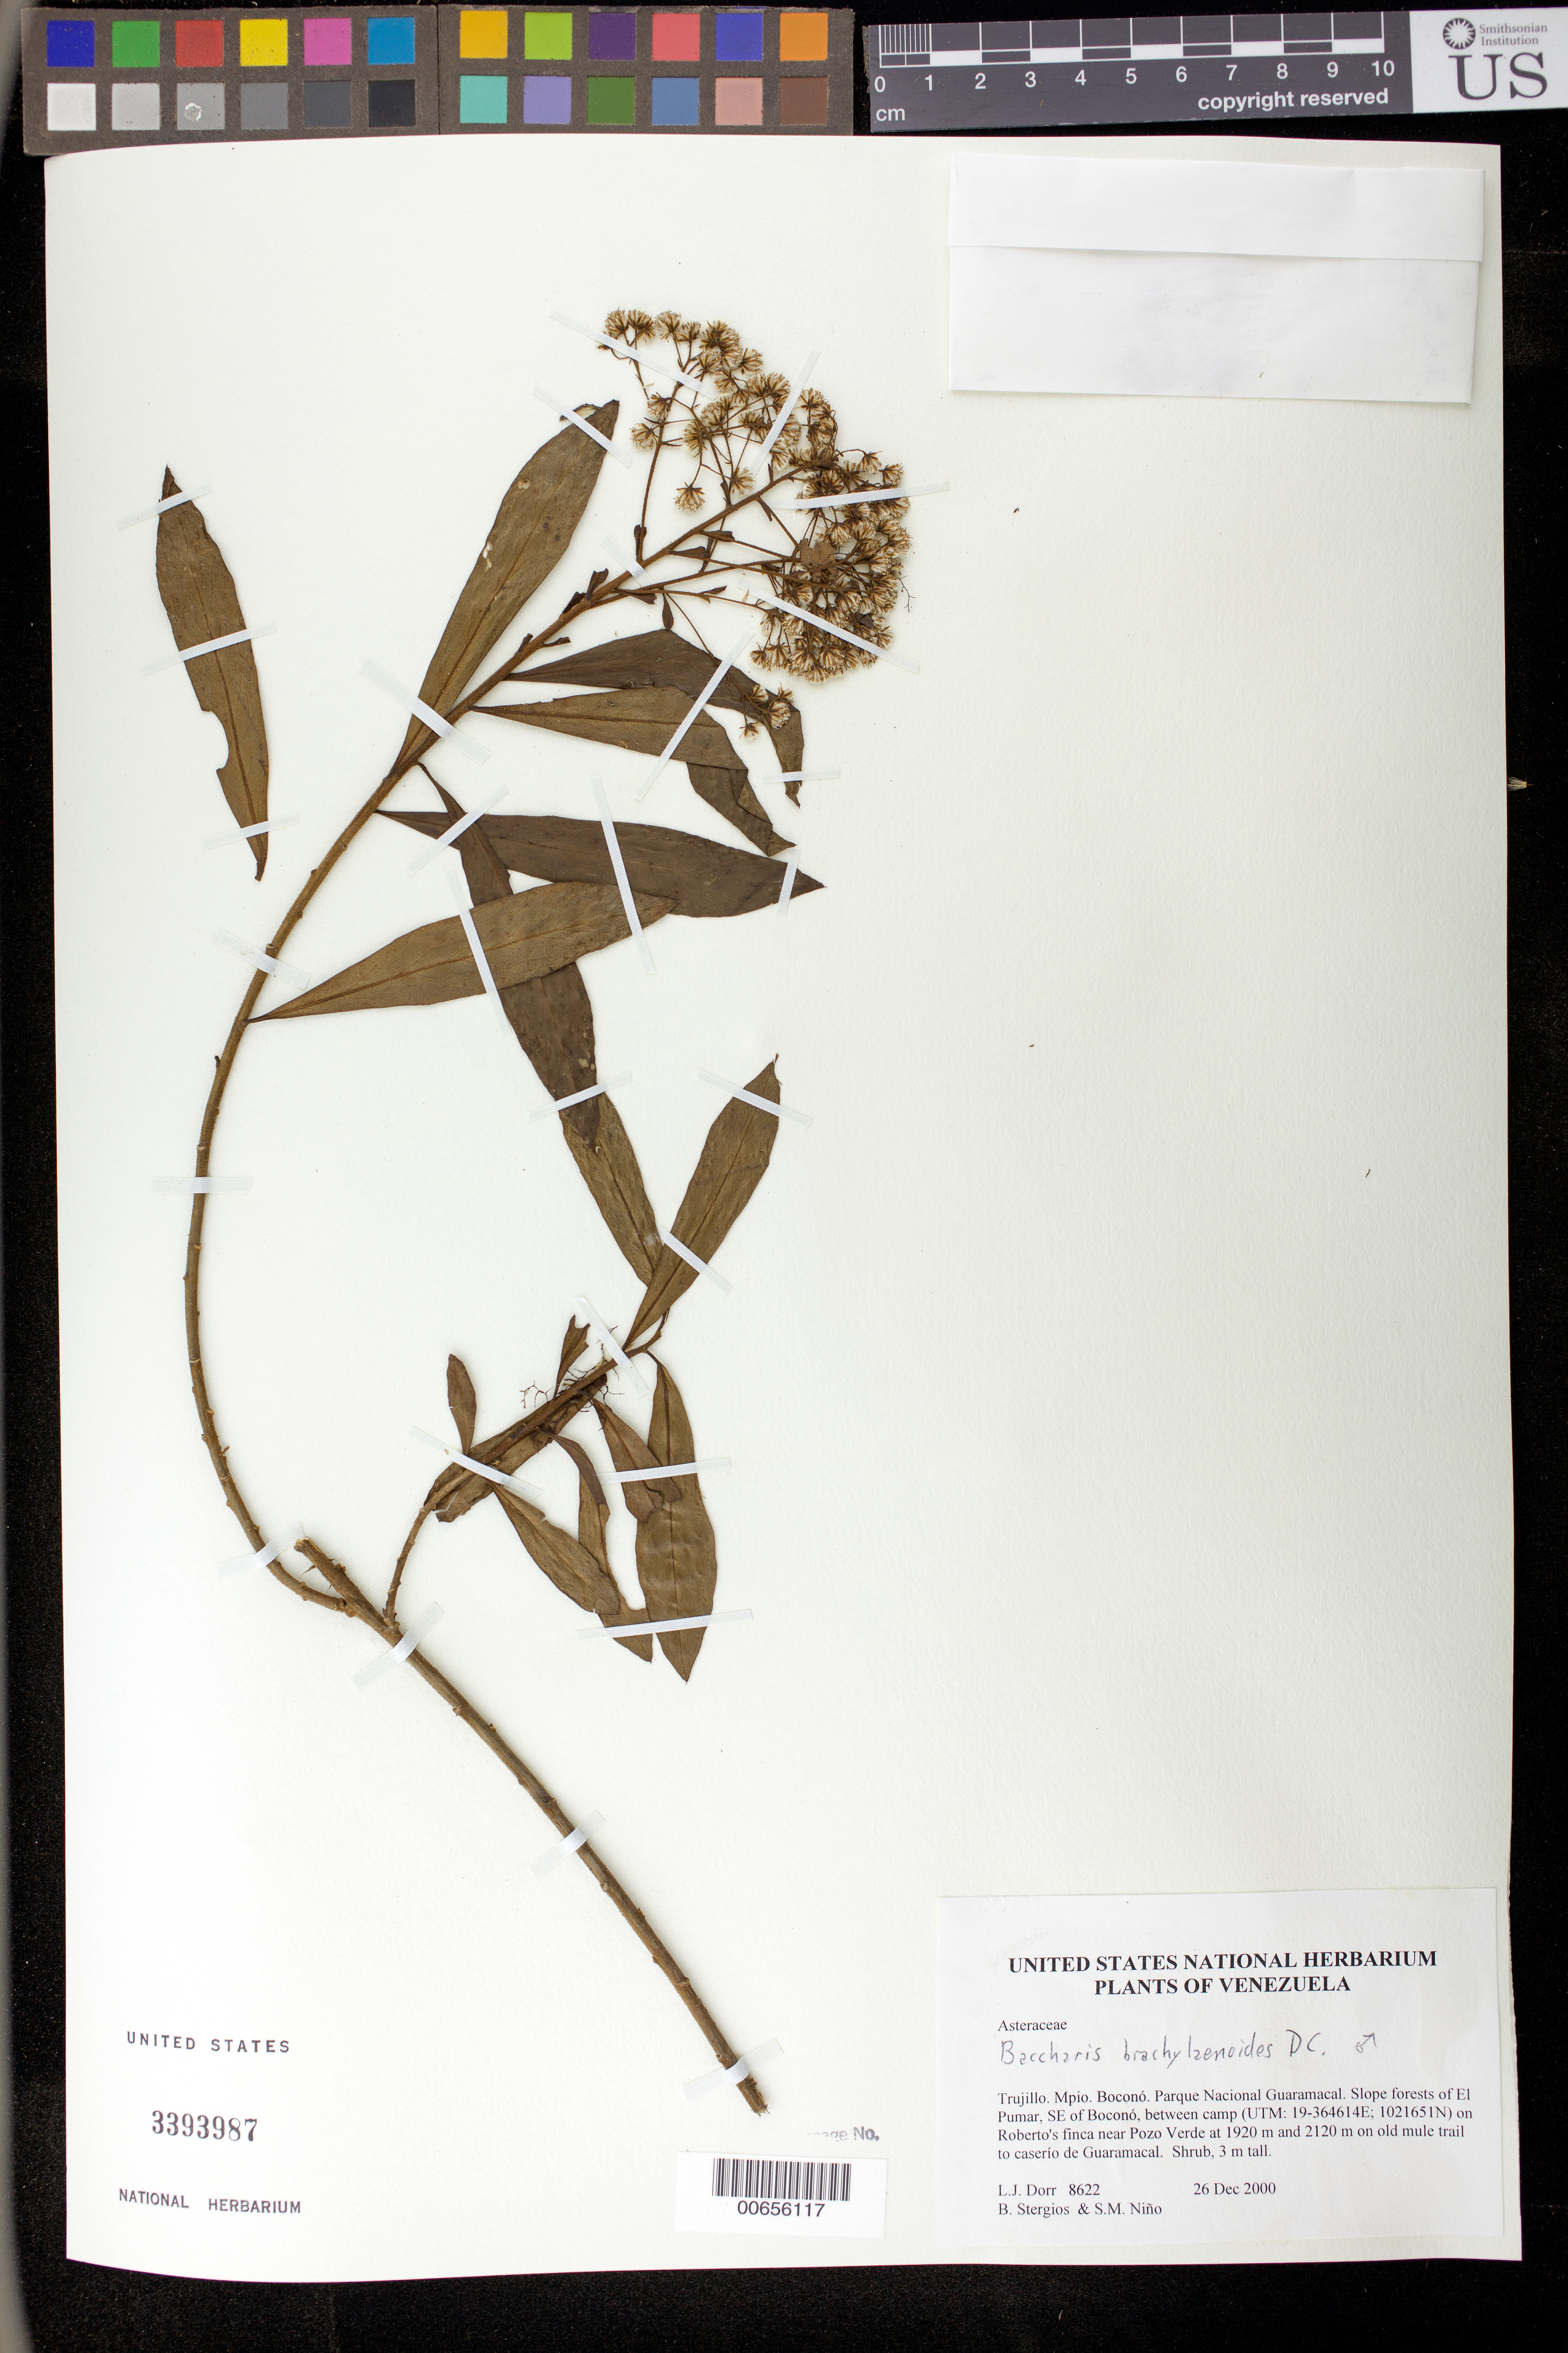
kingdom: Plantae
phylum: Tracheophyta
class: Magnoliopsida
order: Asterales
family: Asteraceae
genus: Baccharis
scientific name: Baccharis brachylaenoides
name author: DC.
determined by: Robinson, Harold E., (US)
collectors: L. J. Dorr, B. G. Stergios & S. M. Niño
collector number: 8622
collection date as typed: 26 Dec 2000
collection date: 2000-12-26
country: Venezuela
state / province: Trujillo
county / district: Boconó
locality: Parque Nacional Guaramacal. El Pumar, SE of Boconó, between camp on Roberto's finca near Pozo Verde at 1920 m and 2120 m on old mule trail to caserío de Guaramacal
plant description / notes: PORT, US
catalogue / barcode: US 3393987